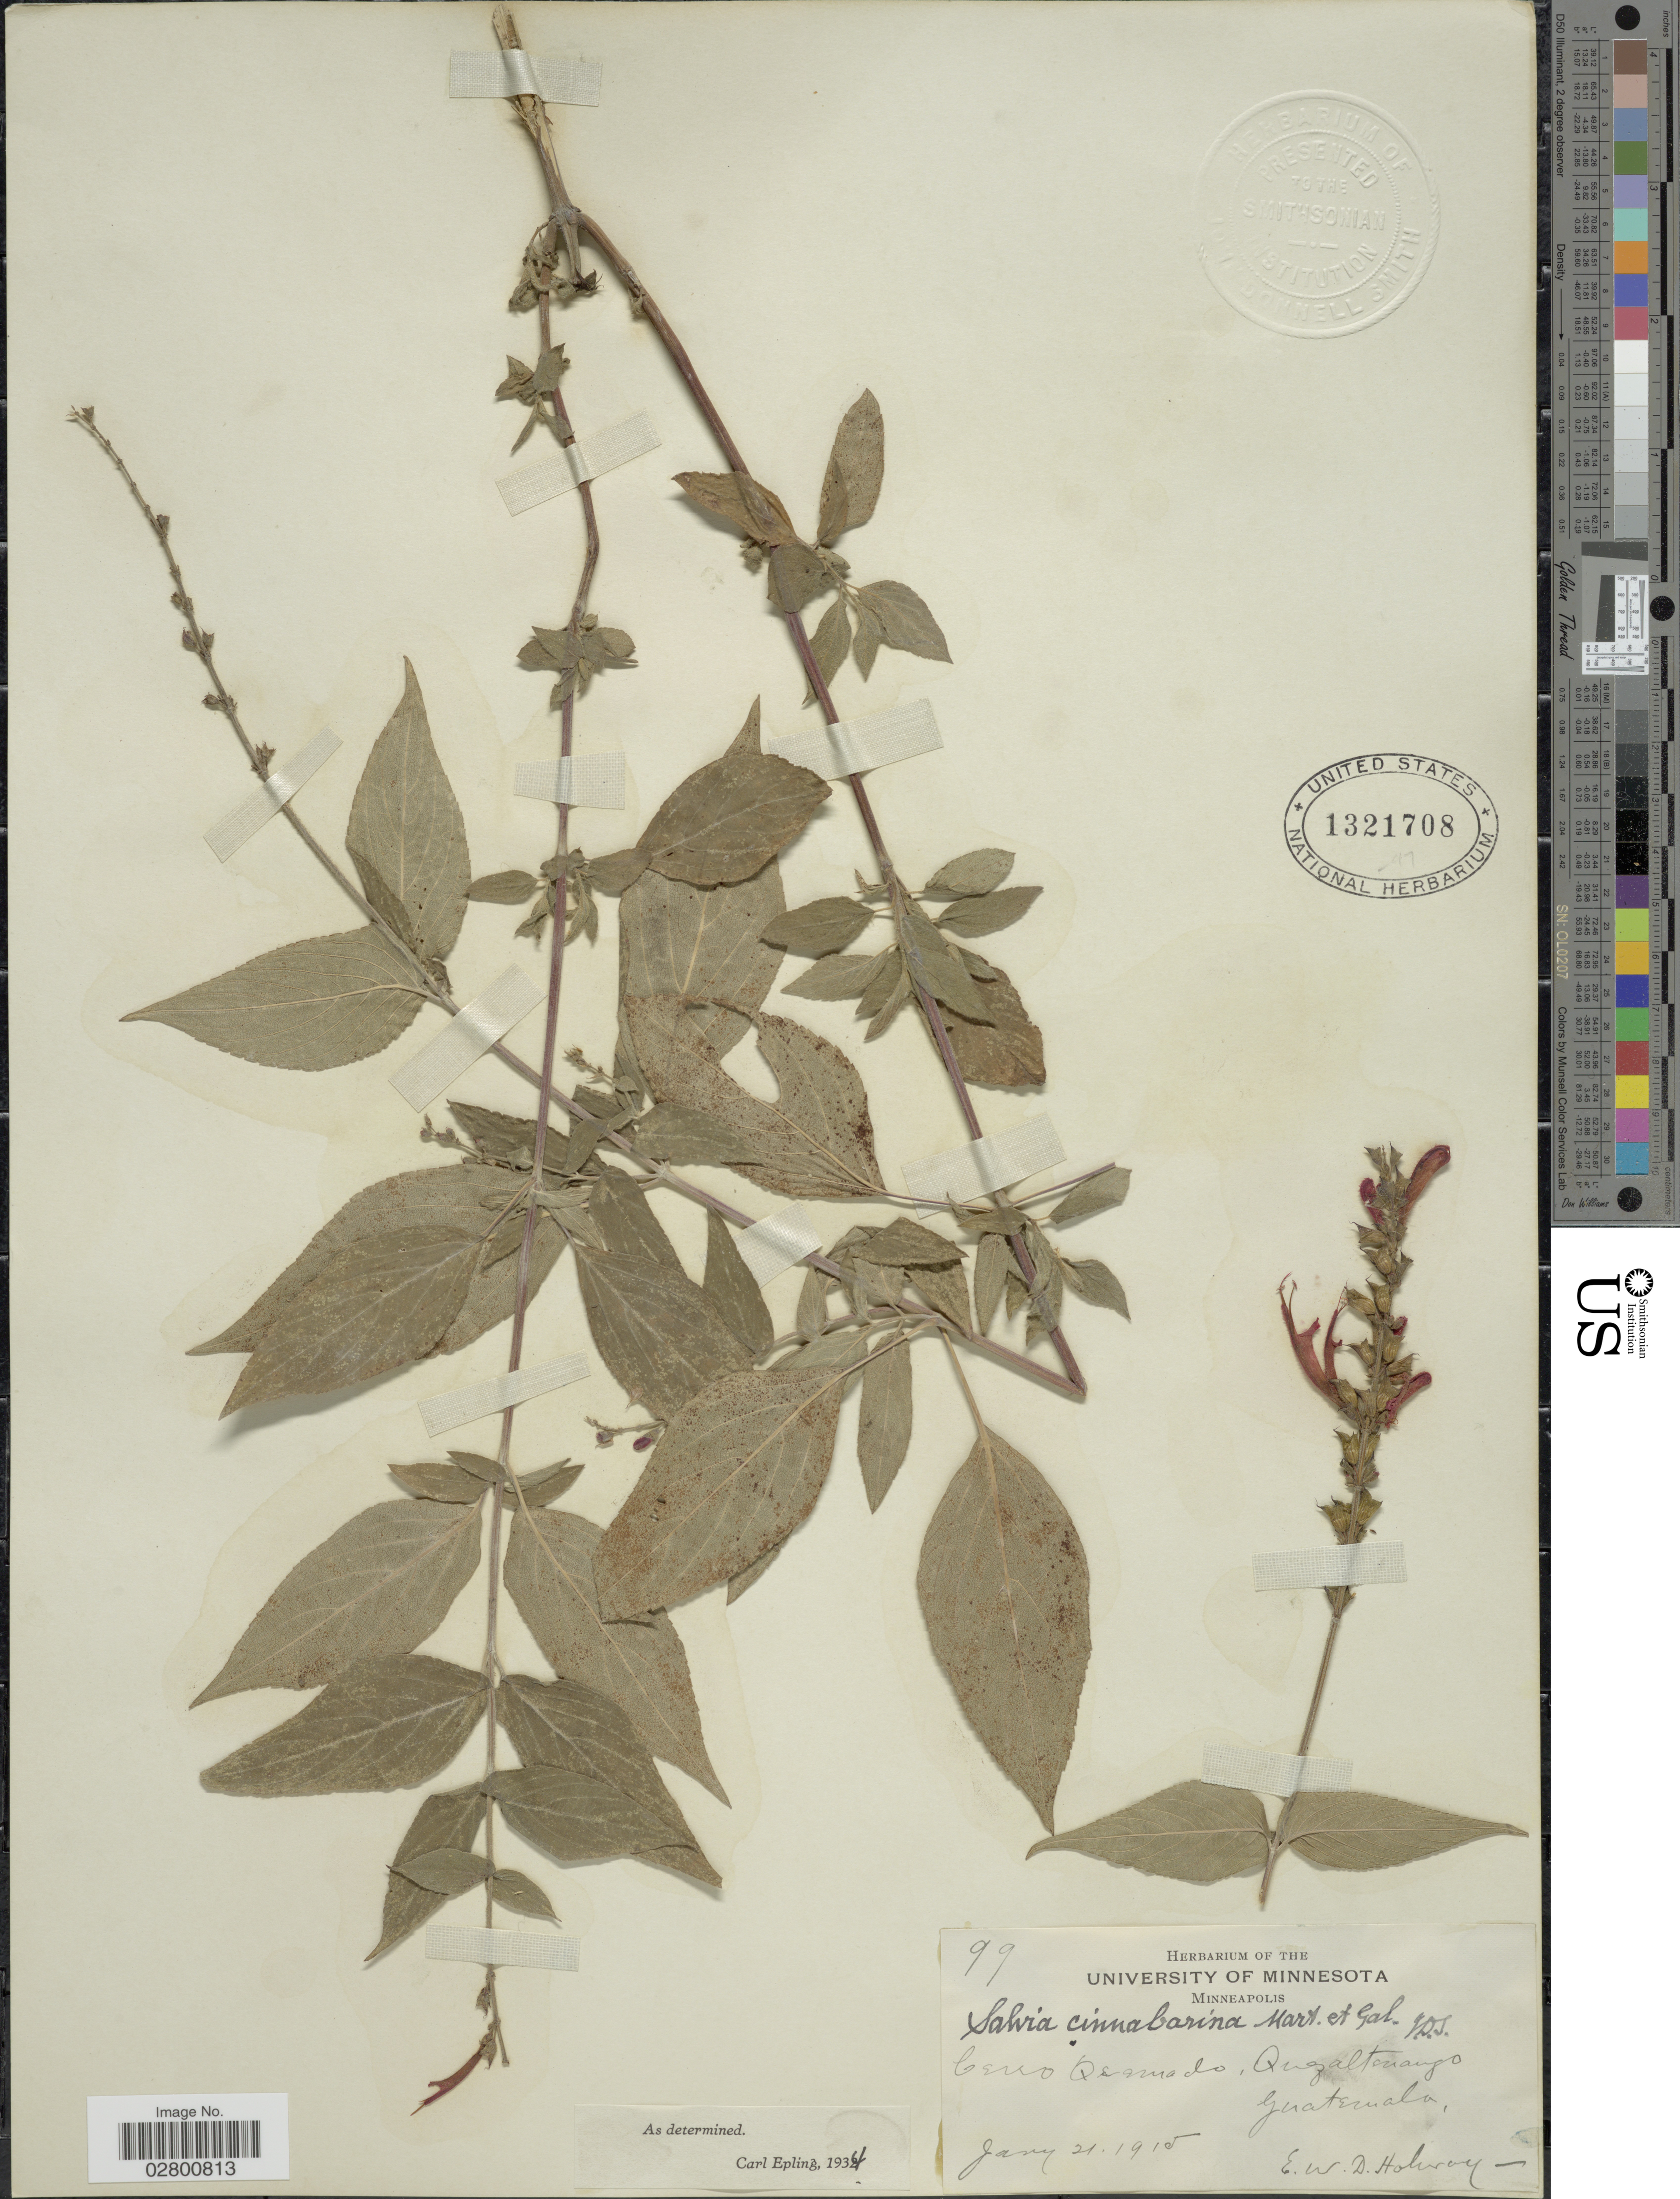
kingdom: Plantae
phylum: Tracheophyta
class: Magnoliopsida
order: Lamiales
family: Lamiaceae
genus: Salvia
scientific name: Salvia cinnabarina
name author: M. Martens & Galeotti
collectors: E. W. D. Holway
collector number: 99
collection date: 1915-01-21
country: Guatemala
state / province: Quetzaltenango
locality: Cerro Quemado.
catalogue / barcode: US 1321708